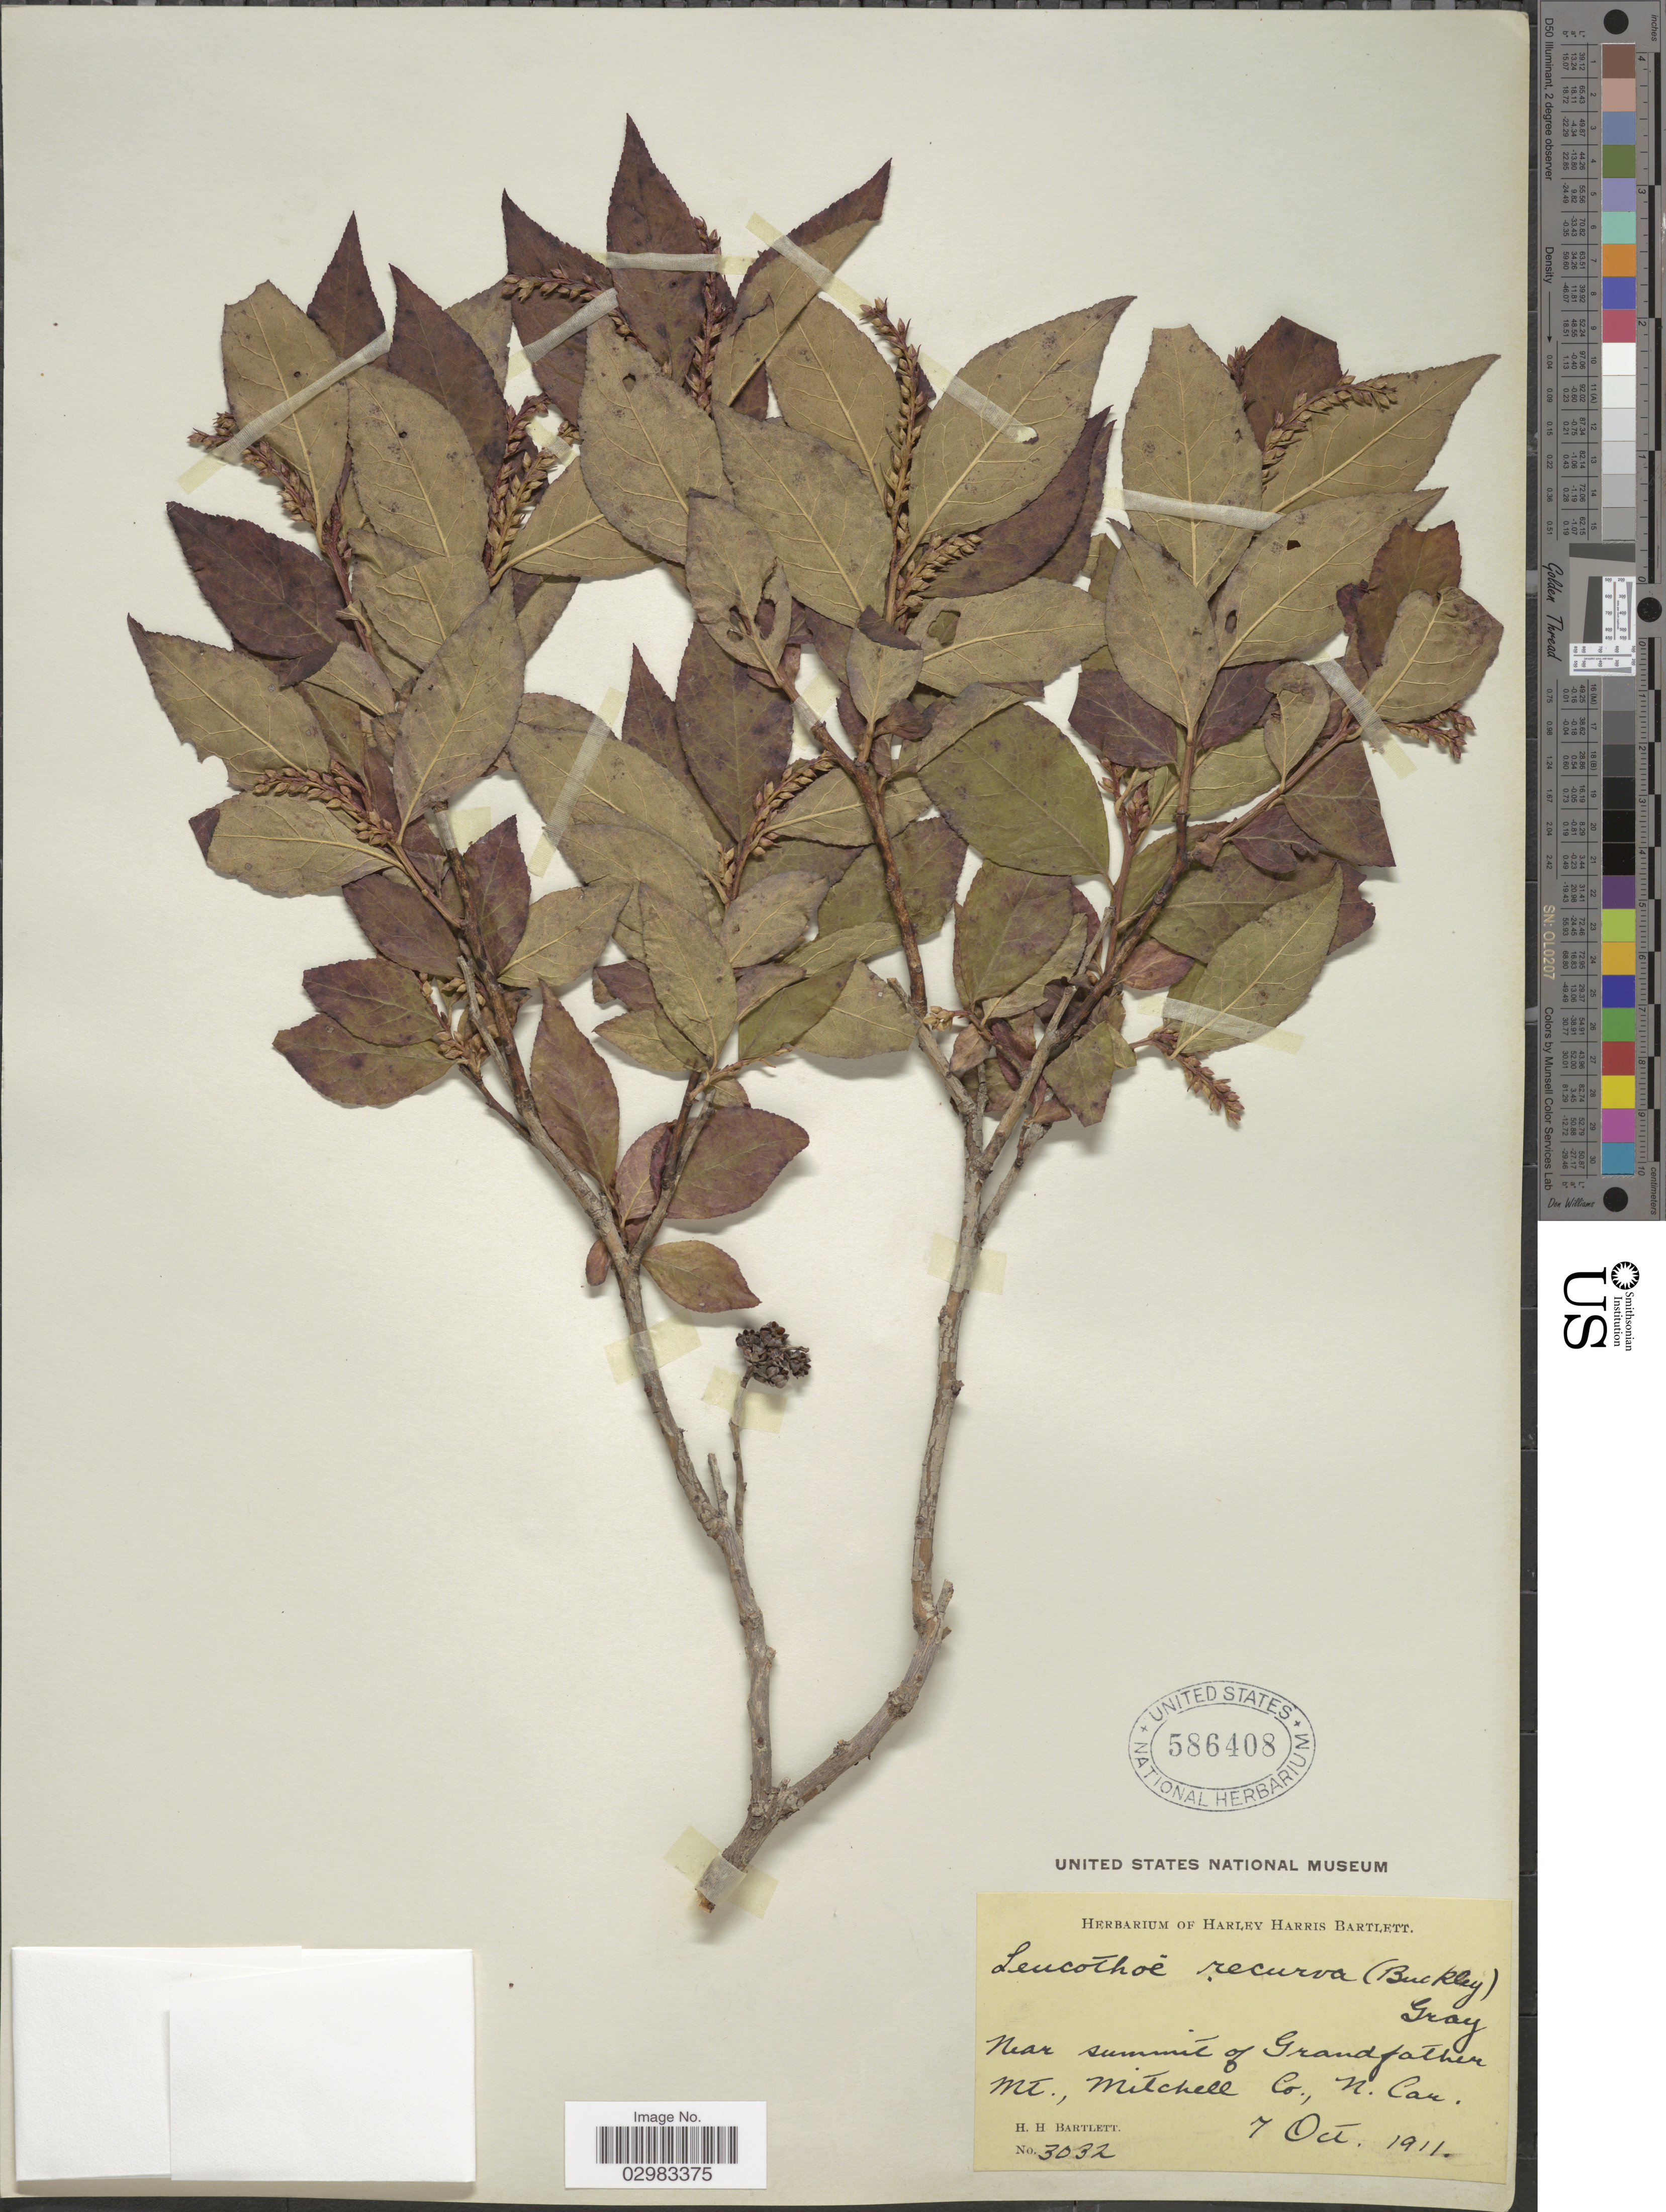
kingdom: Plantae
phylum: Tracheophyta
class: Magnoliopsida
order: Ericales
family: Ericaceae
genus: Leucothoe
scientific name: Leucothoë recurva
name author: (Buckley) A. Gray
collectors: H. H. Bartlett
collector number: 3032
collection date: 1911-10-07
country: United States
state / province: North Carolina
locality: Near summit of Grandfather Mt., Mitchell Co.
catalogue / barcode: US 586408